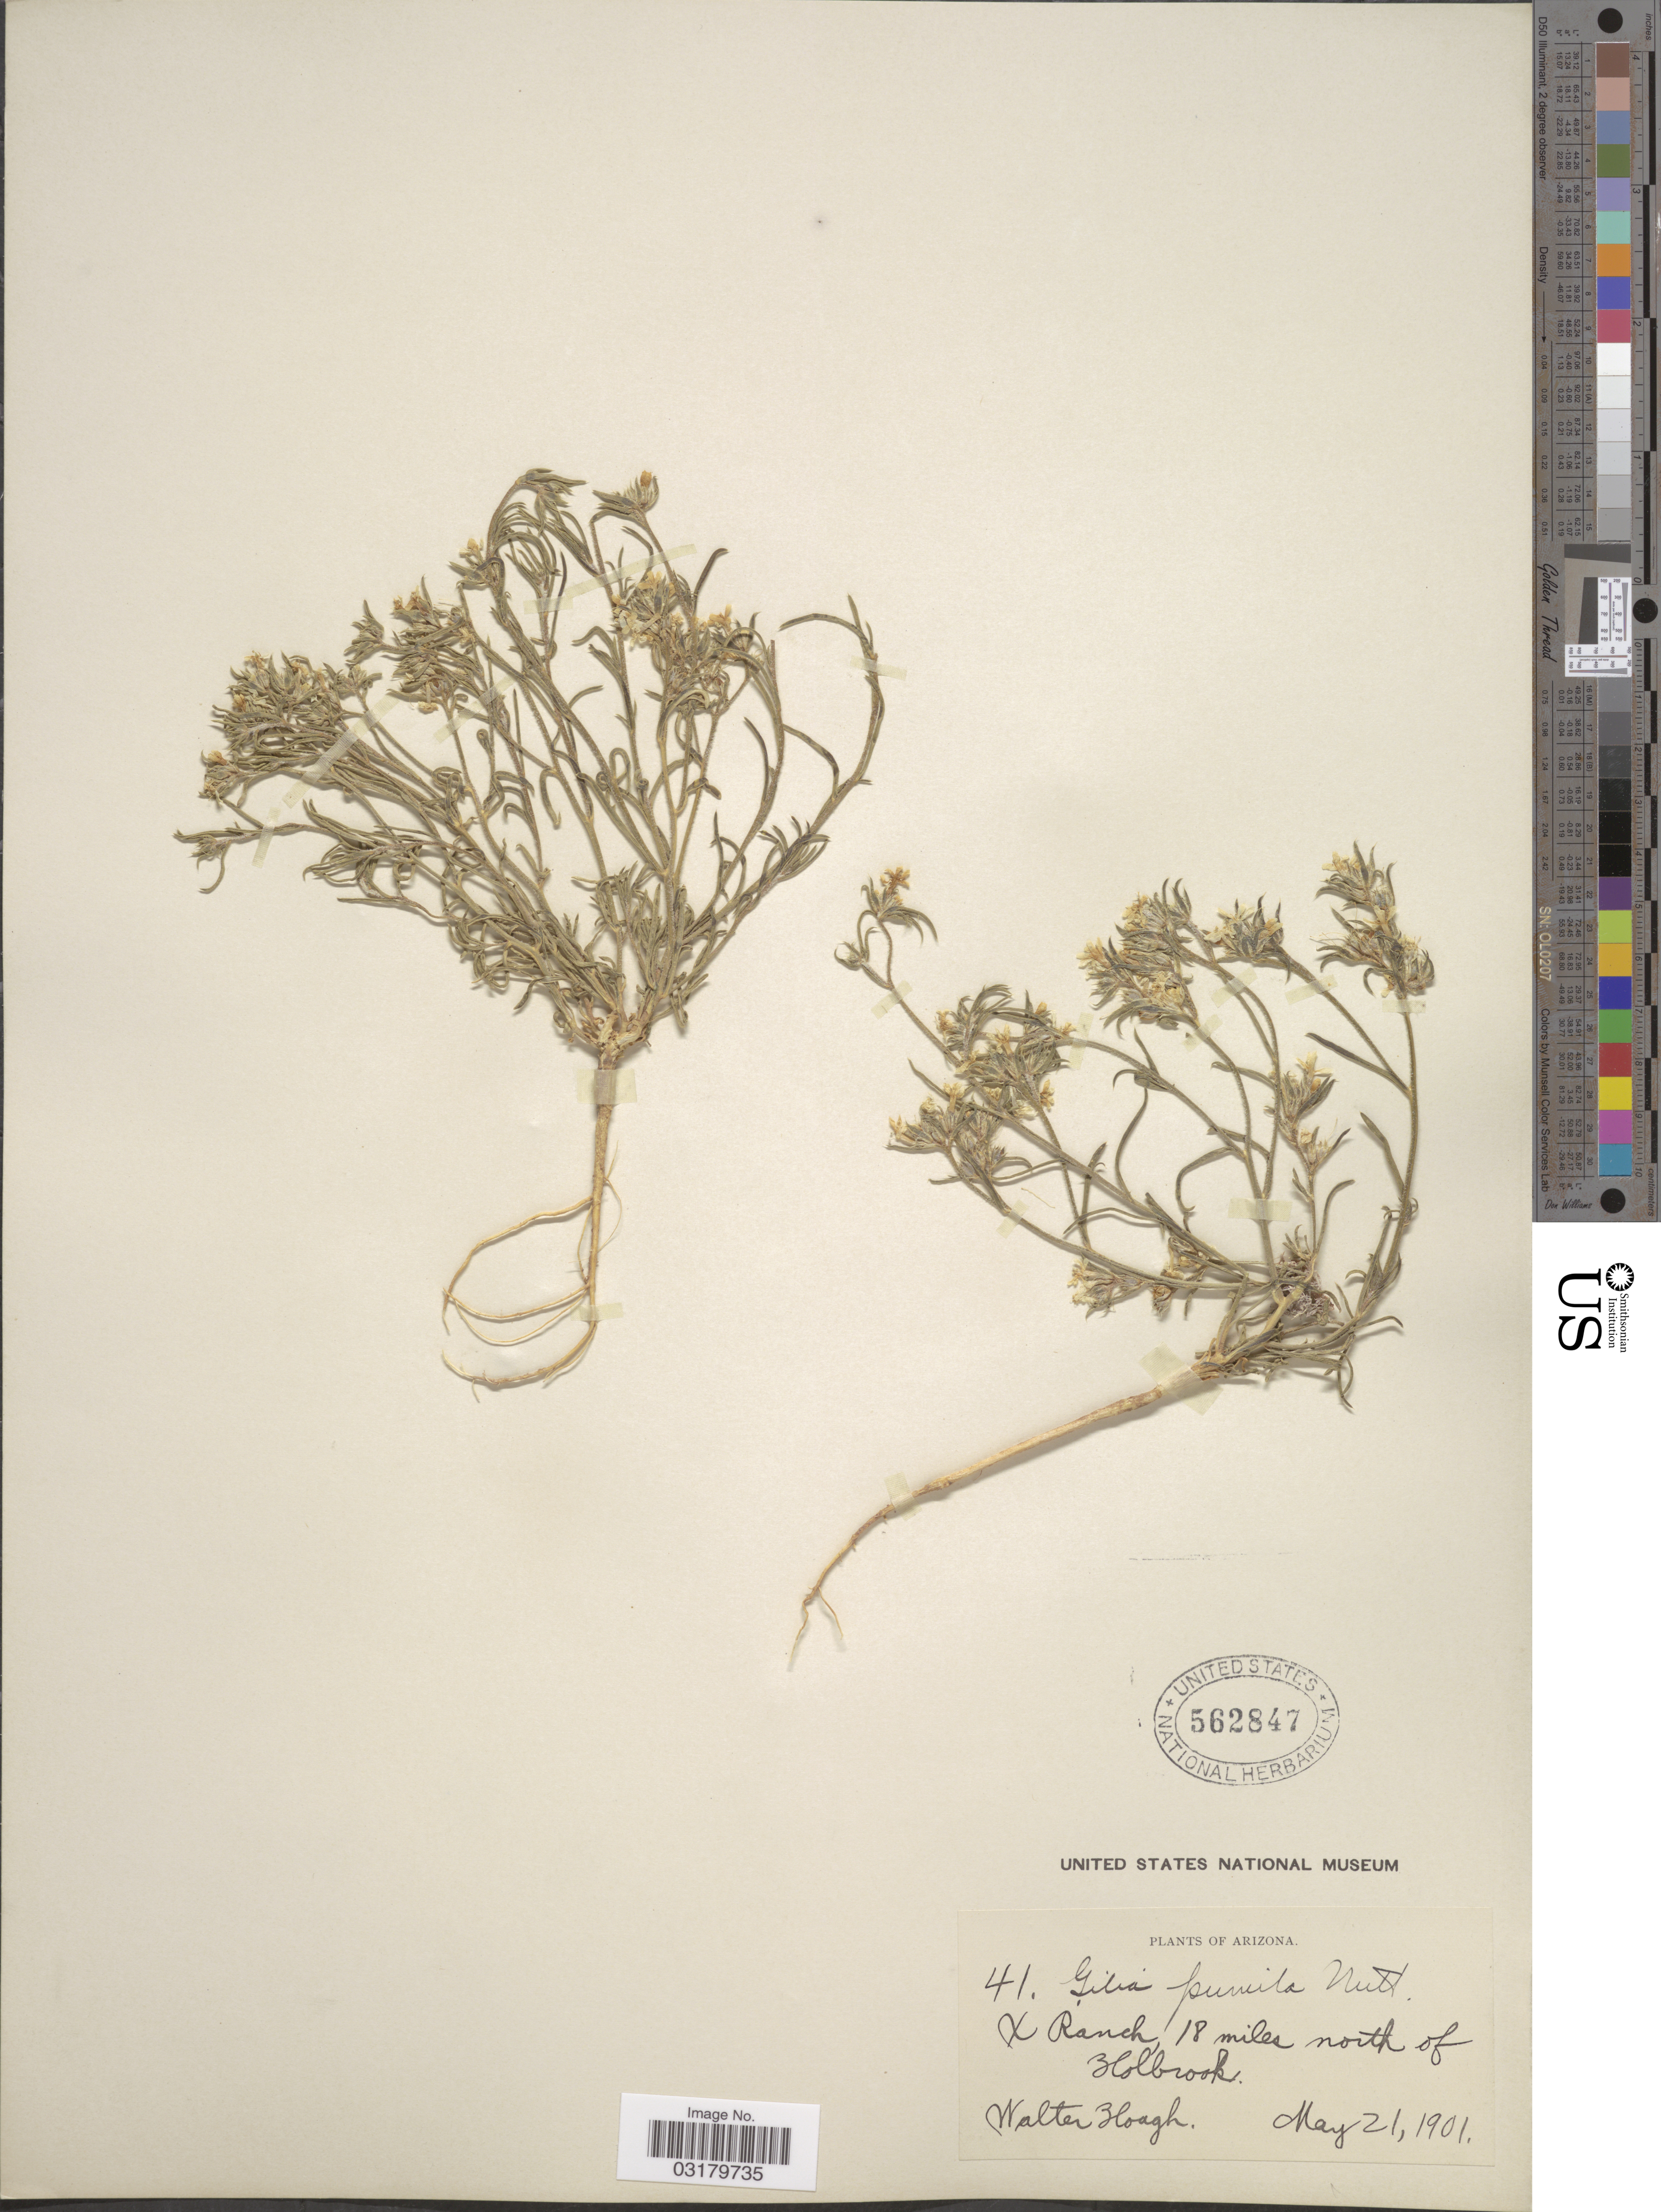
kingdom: Plantae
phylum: Tracheophyta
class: Magnoliopsida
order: Ericales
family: Polemoniaceae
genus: Ipomopsis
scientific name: Ipomopsis pumila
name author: (Nutt.) V.E. Grant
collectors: W. Hough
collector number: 41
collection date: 1901-05-21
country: United States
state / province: Arizona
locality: X Ranch, 18 miles north of Holbrook.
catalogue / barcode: US 562847